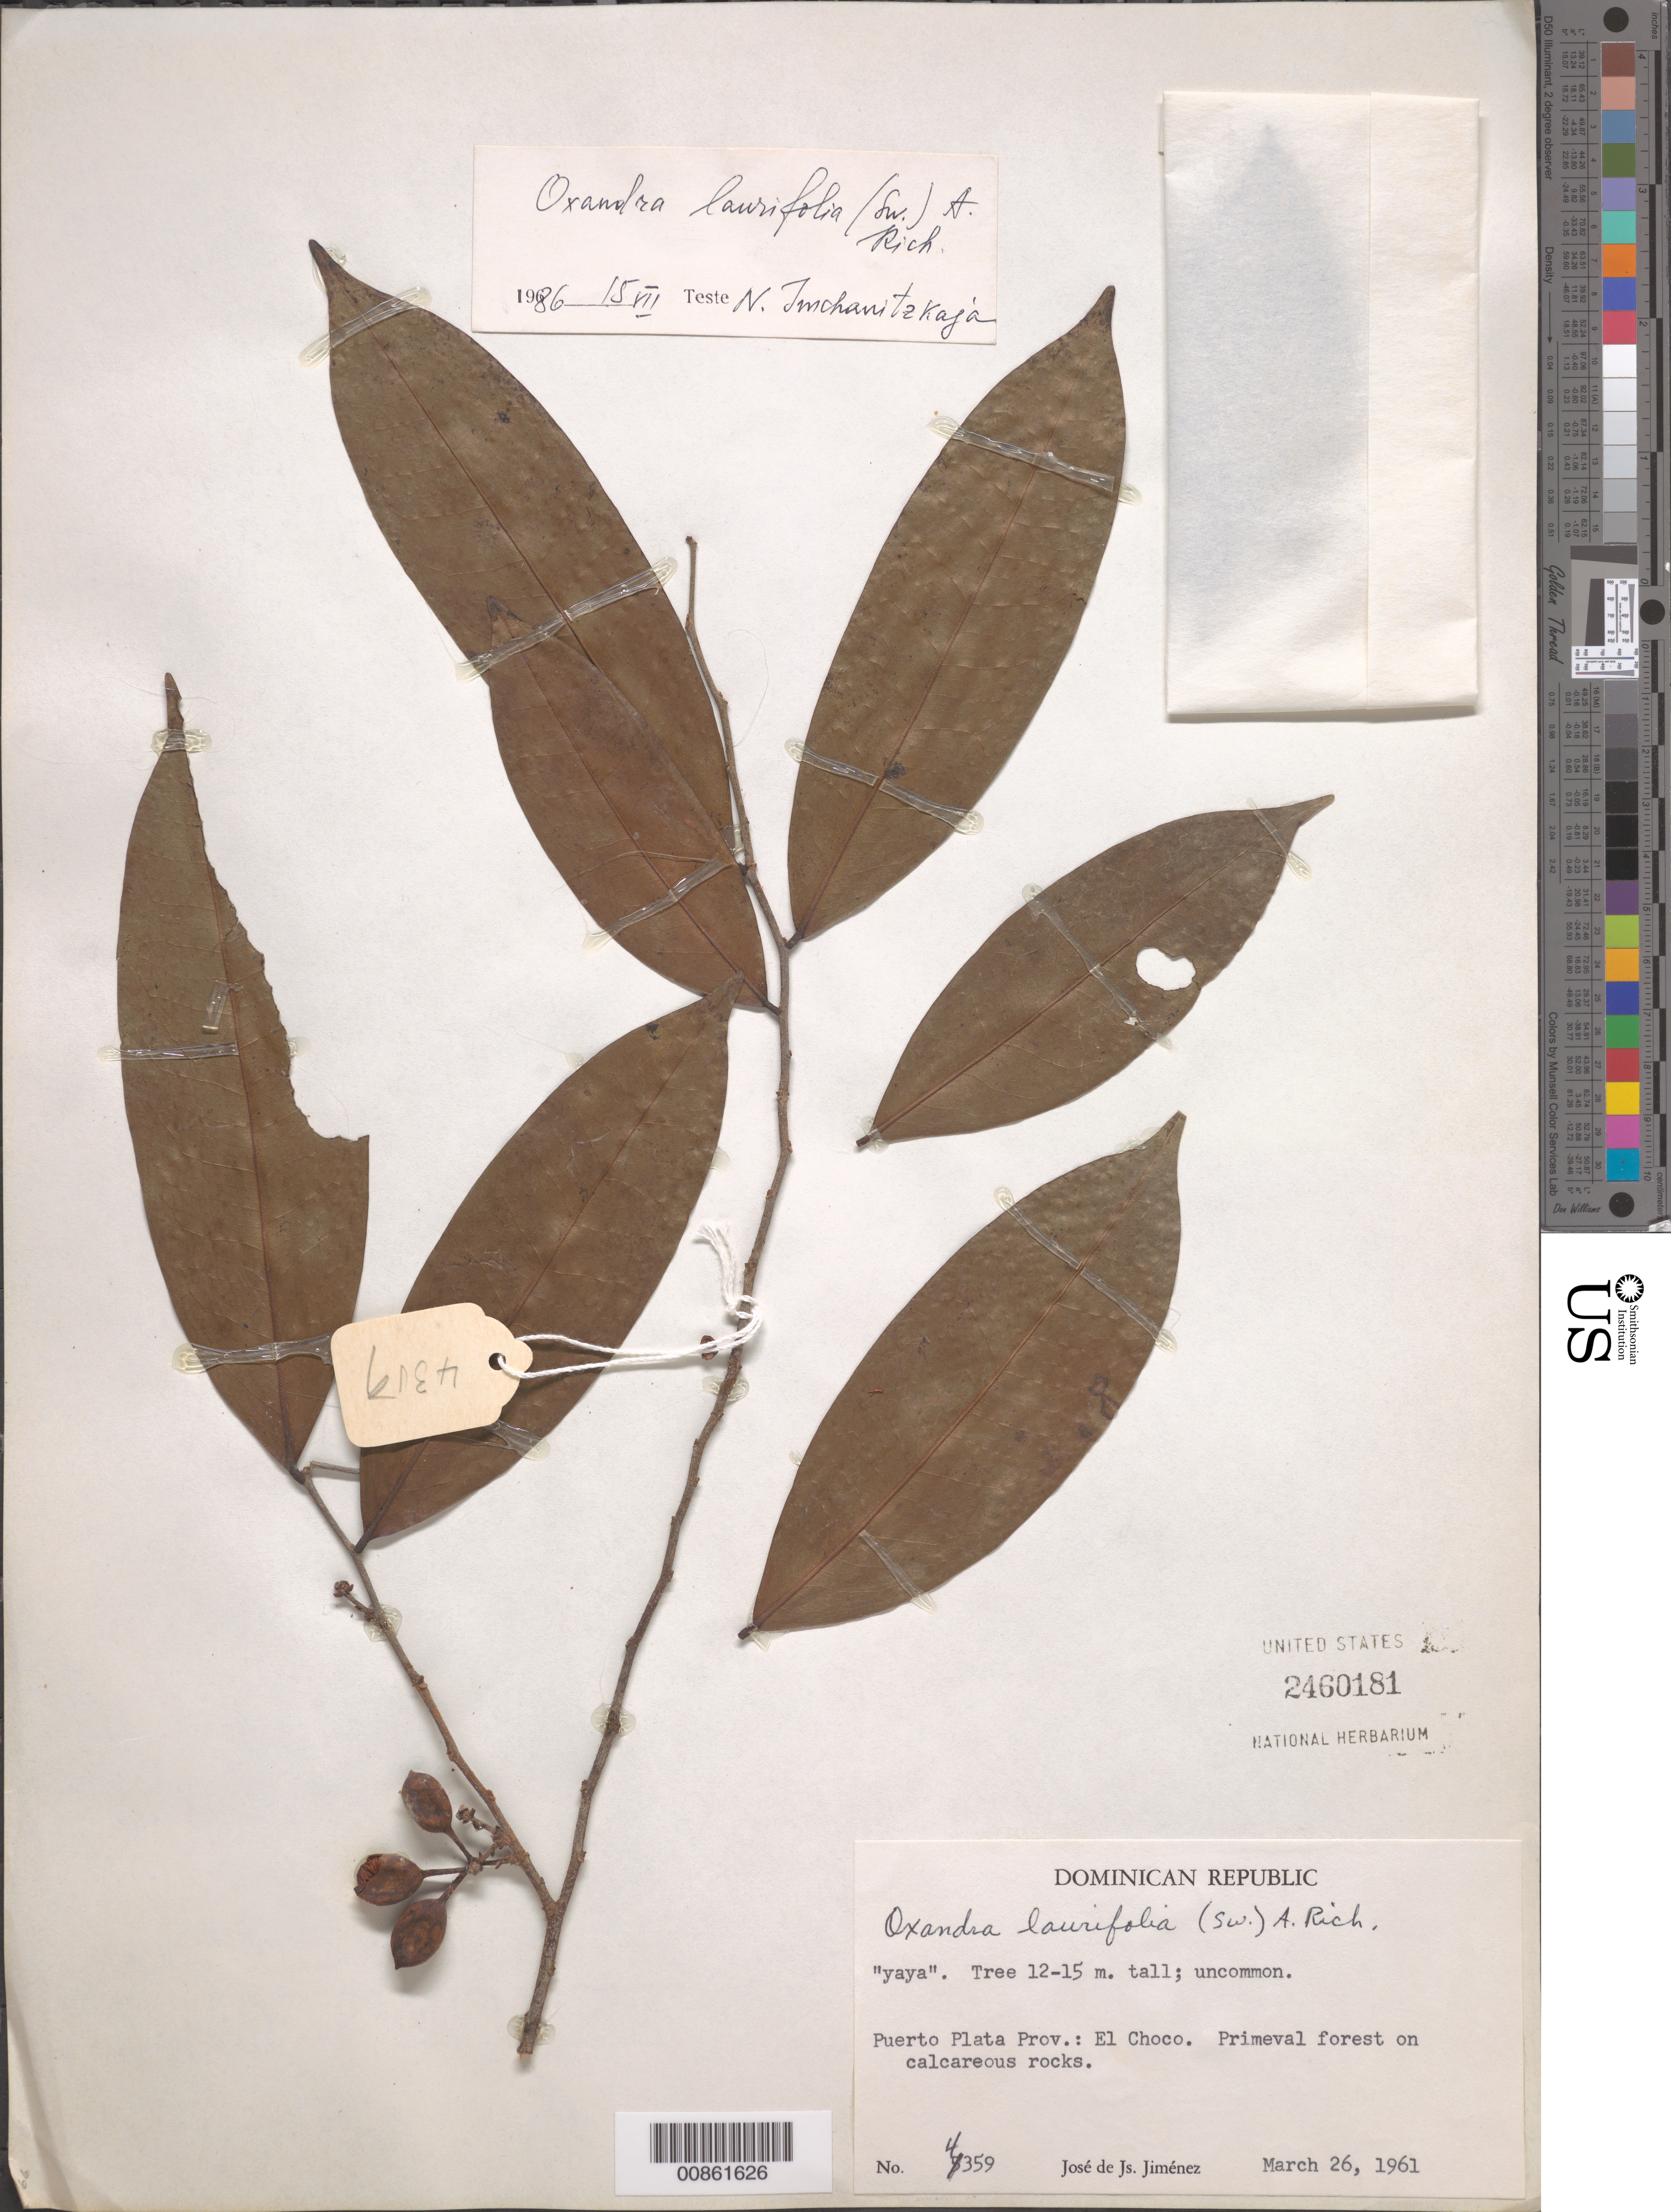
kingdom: Plantae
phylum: Tracheophyta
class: Magnoliopsida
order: Magnoliales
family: Annonaceae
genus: Oxandra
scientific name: Oxandra laurifolia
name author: (Sw.) A. Rich.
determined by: Imchanitzkaja, N.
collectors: J. J. Jiménez Almonte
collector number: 4359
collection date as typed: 26 Mar 1961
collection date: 1961-03-26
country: Dominican Republic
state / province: Puerto Plata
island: Hispaniola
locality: El Choco.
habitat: Primeval forest on calcareous rocks.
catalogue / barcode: US 2460181